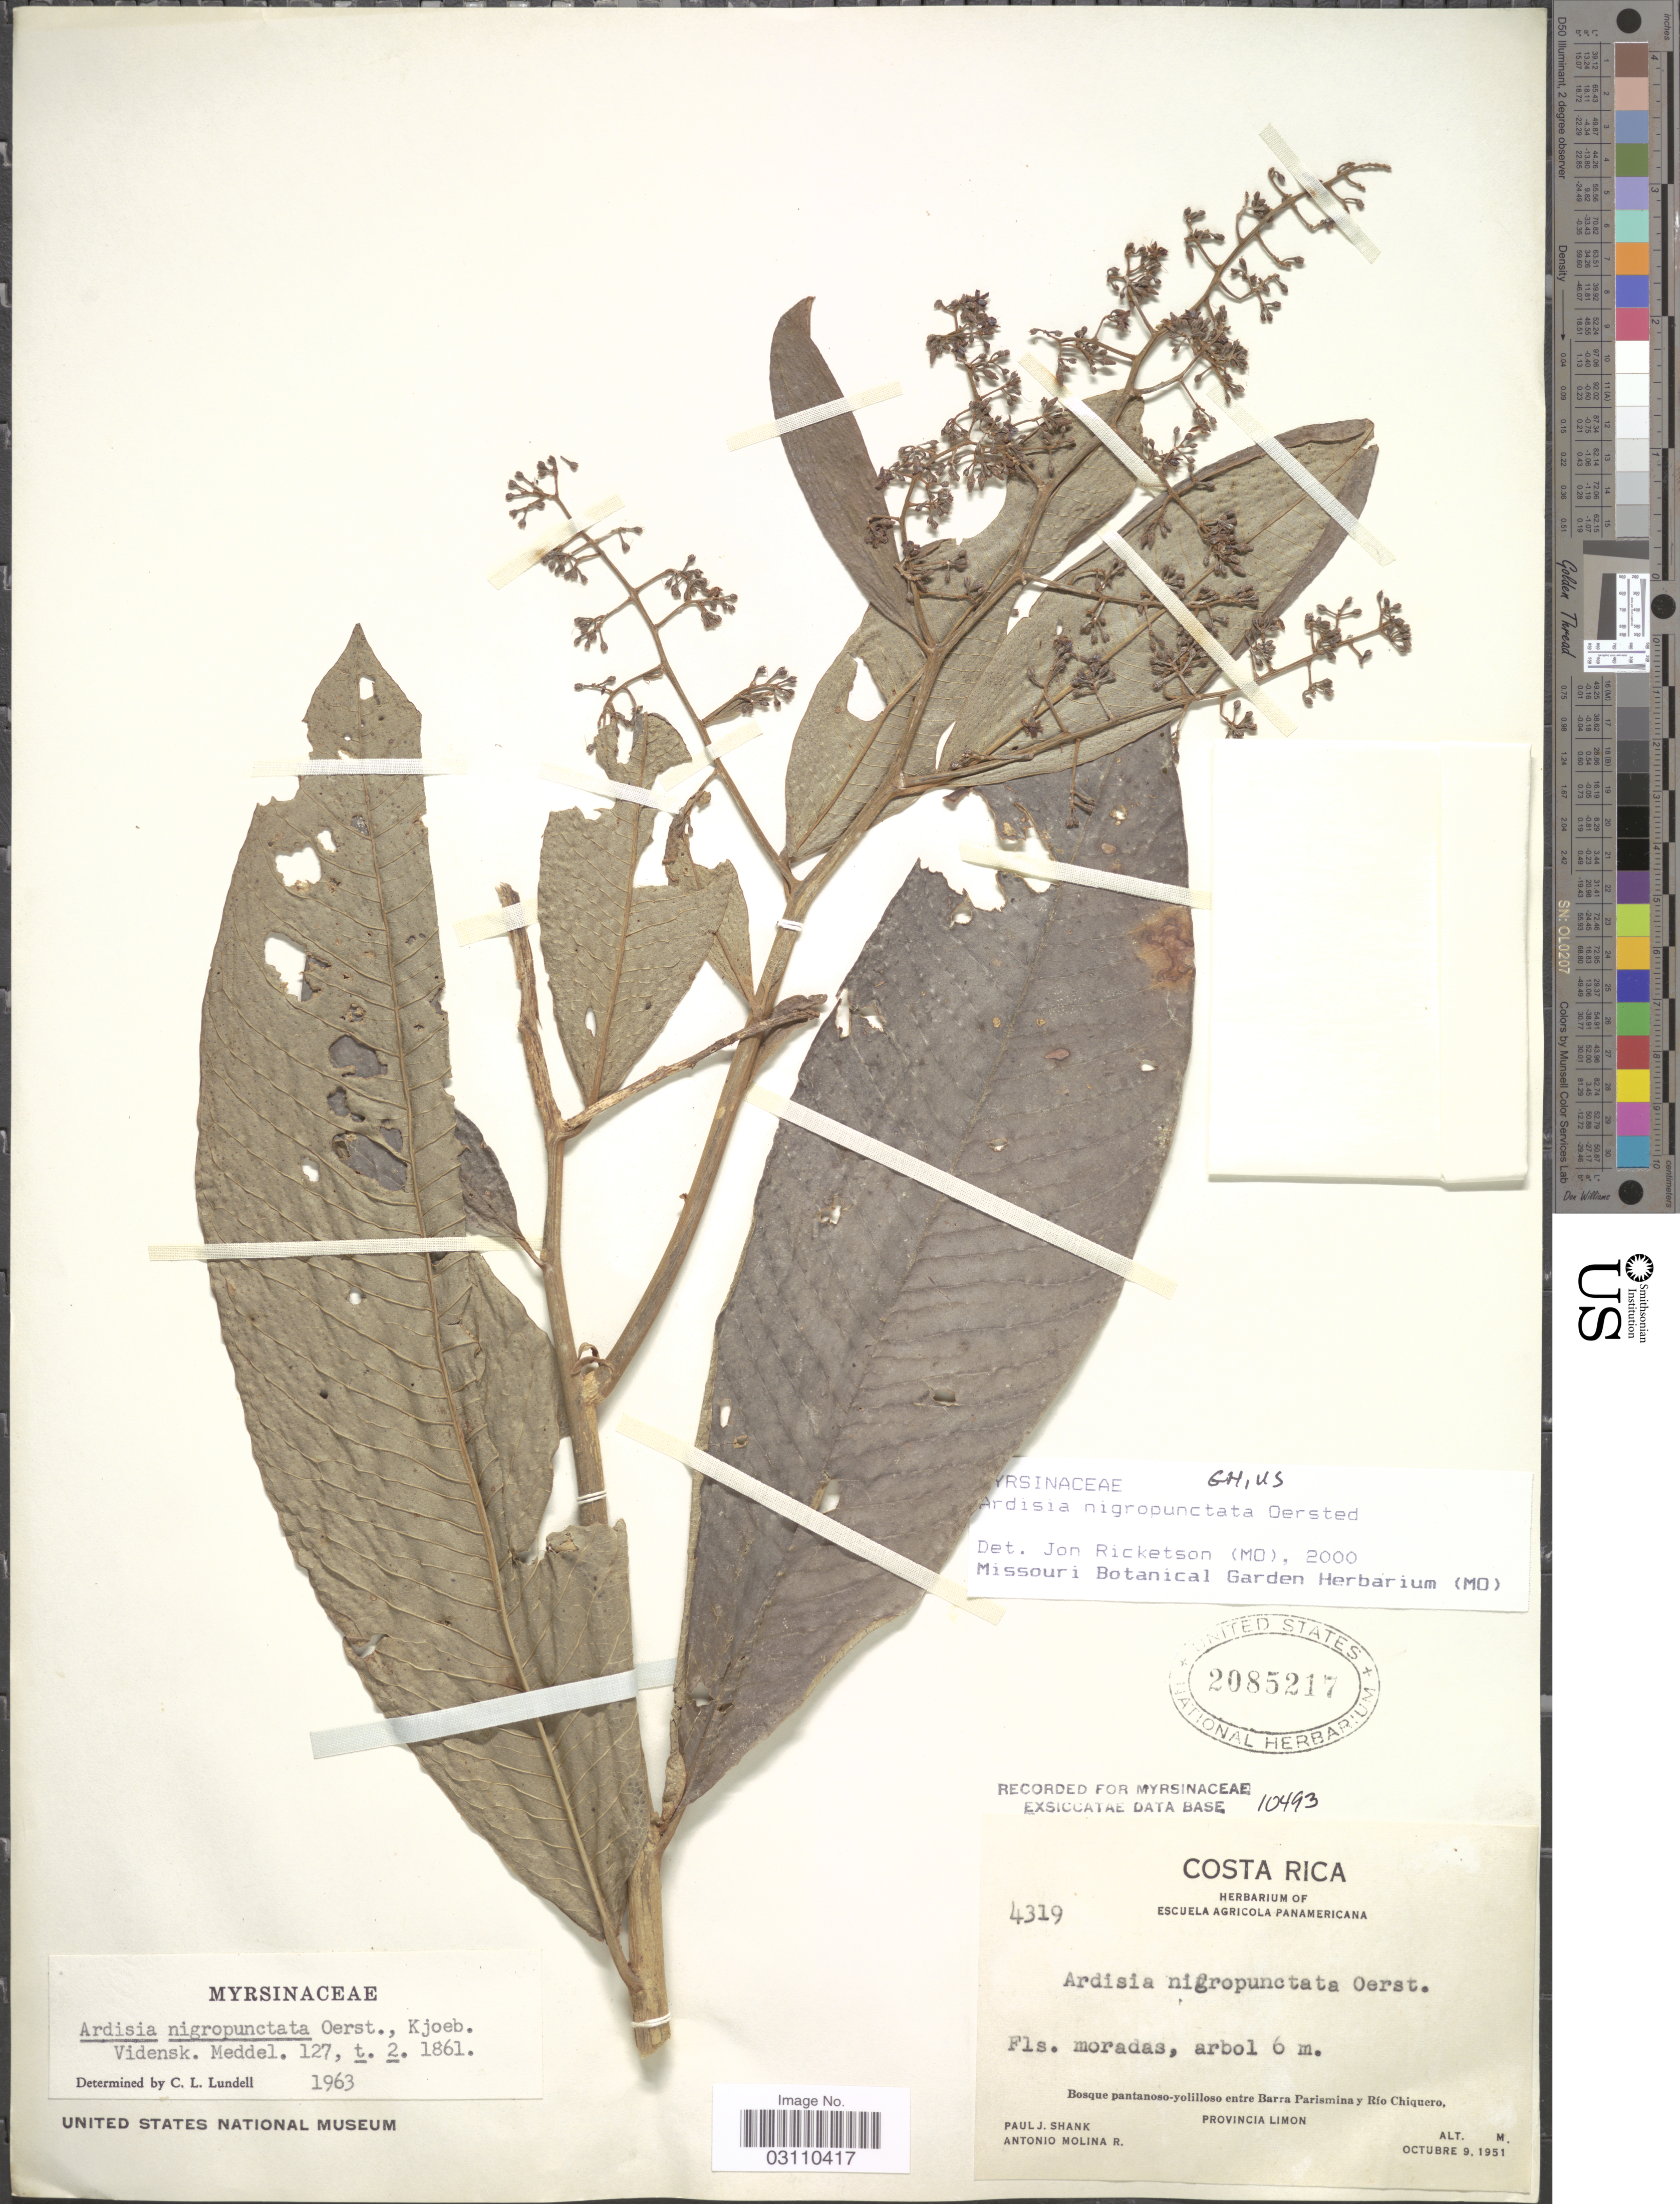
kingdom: Plantae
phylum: Tracheophyta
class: Magnoliopsida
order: Ericales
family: Primulaceae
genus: Ardisia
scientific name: Ardisia nigropunctata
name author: Oerst.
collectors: P. J. Shank & A. Molina R.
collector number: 4319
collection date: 1951-10-09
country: Costa Rica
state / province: Limón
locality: Bosque pantanoso-yolilloso entre Barra Parismina y Río Chiquero.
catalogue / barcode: US 2085217